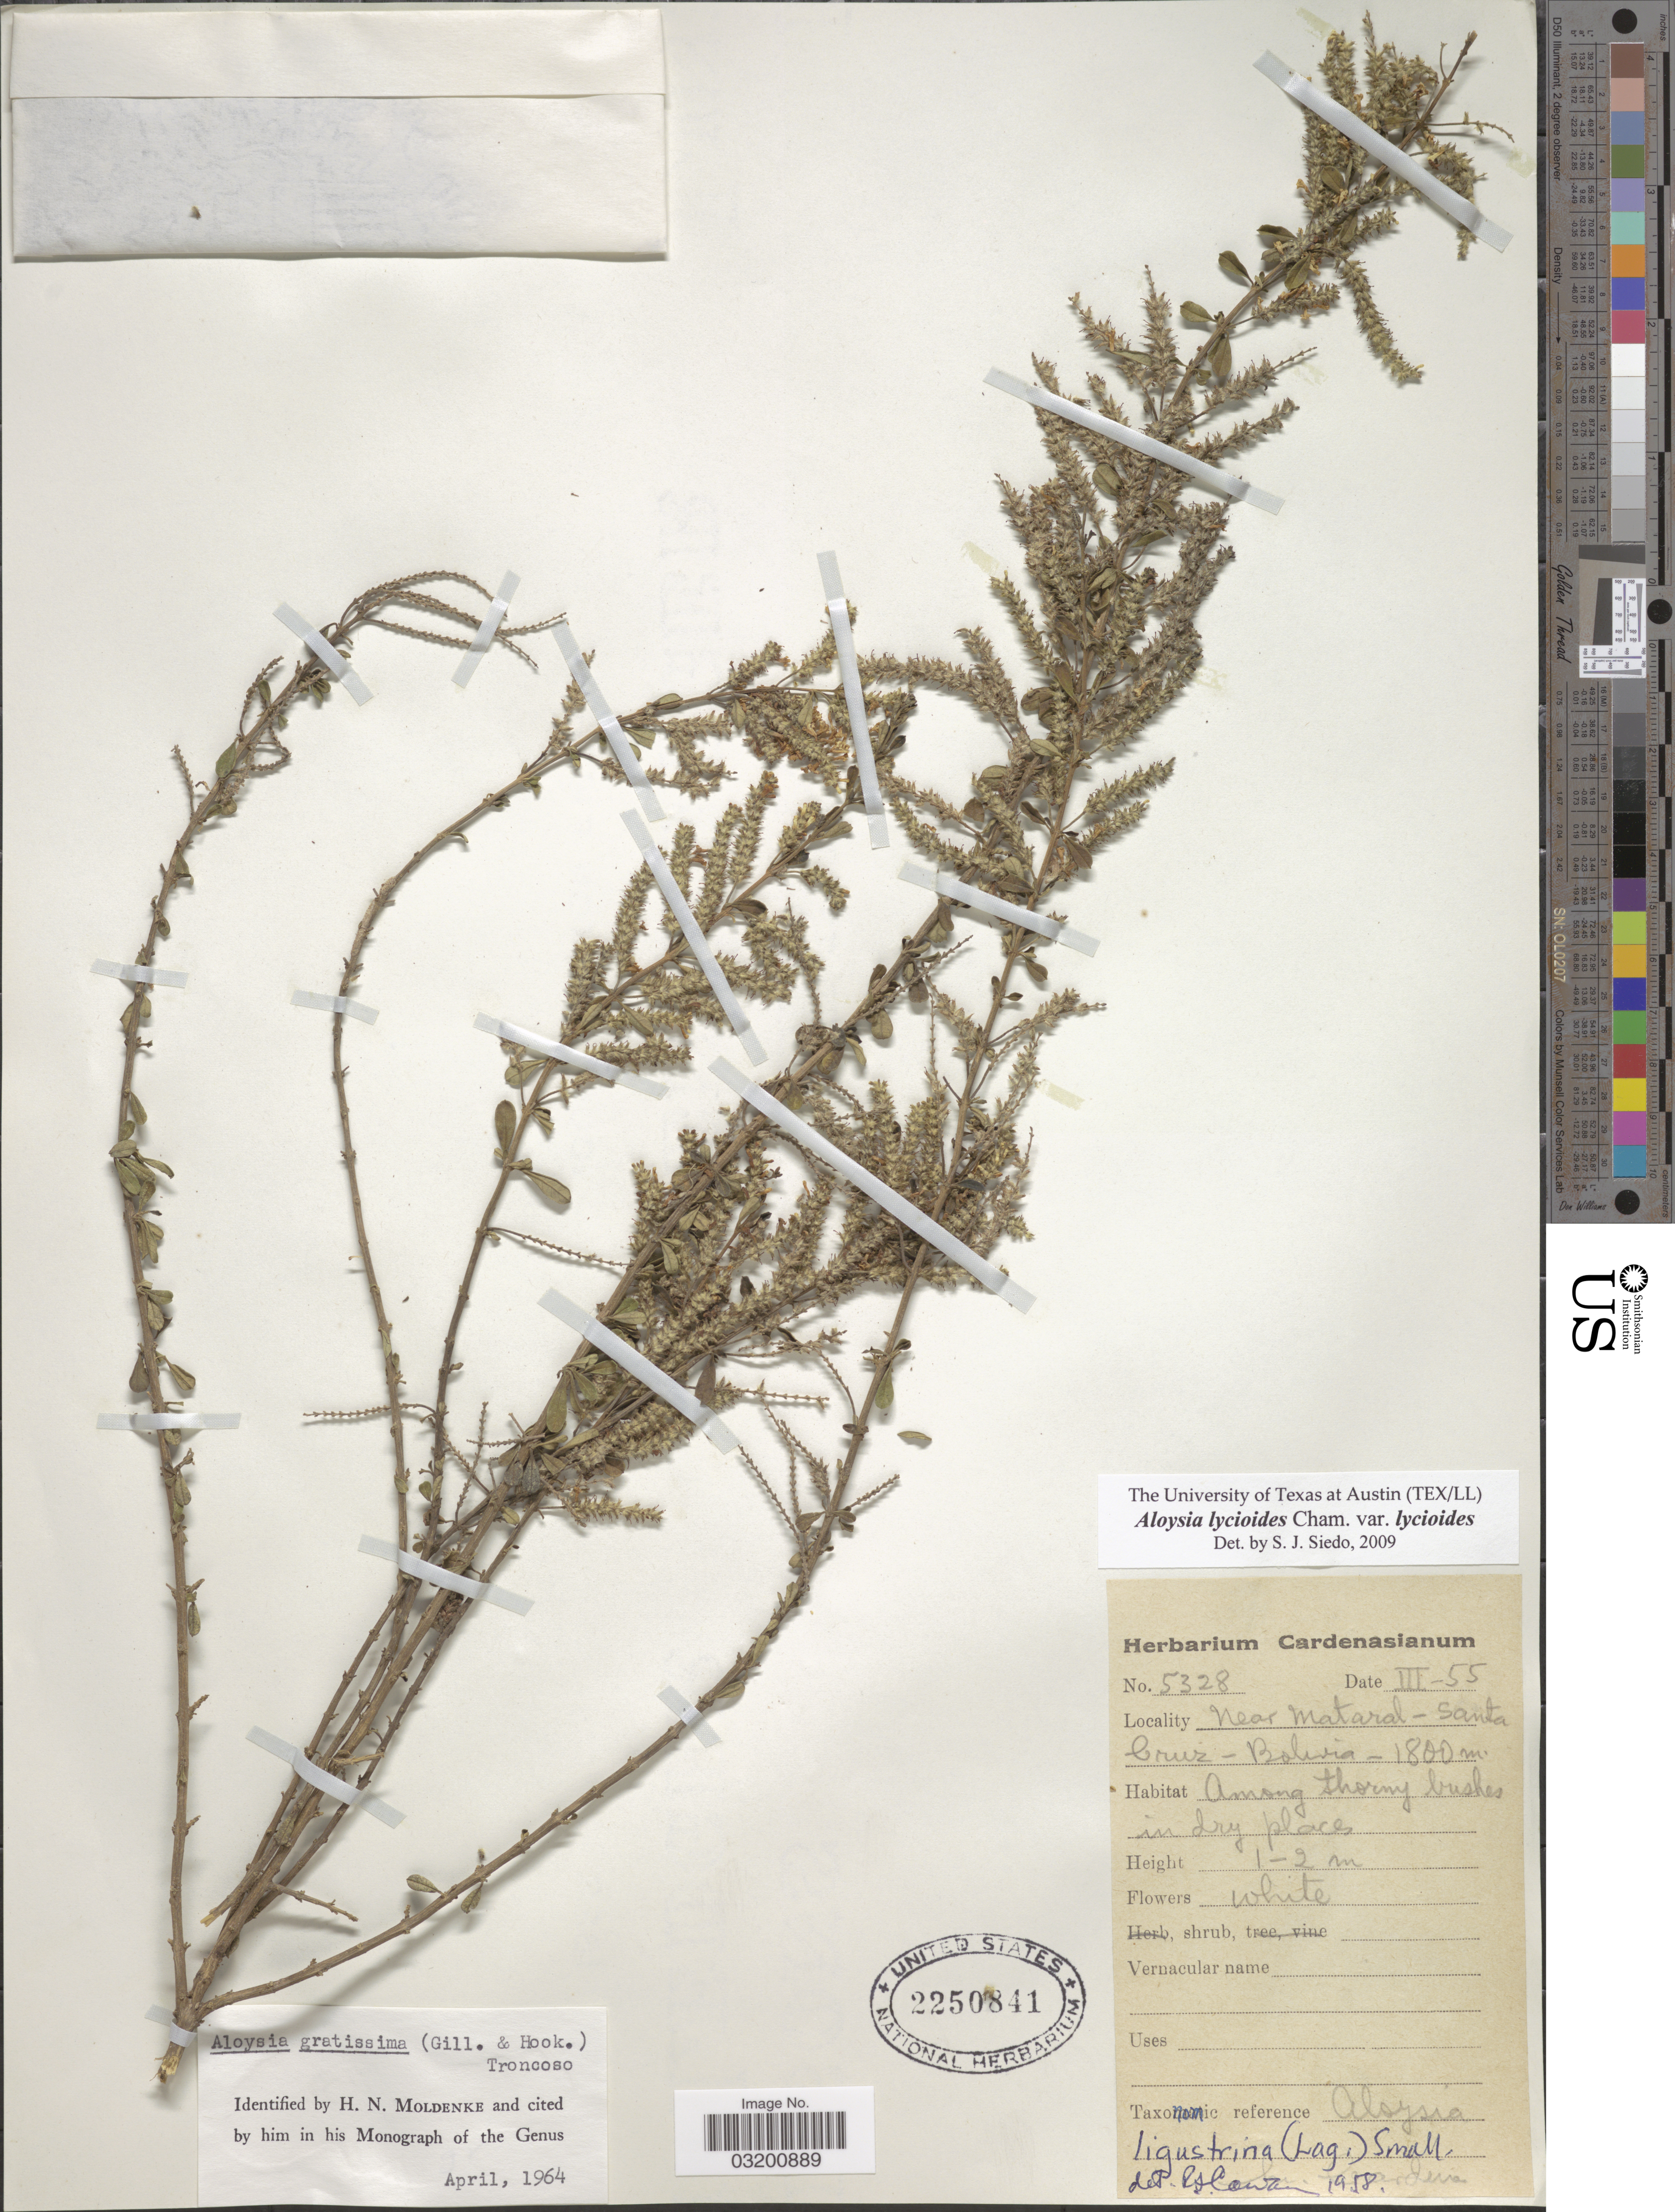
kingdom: Plantae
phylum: Tracheophyta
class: Magnoliopsida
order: Lamiales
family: Verbenaceae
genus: Aloysia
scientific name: Aloysia lycioides var. lycioides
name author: Cham.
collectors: M. Cárdenas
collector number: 5328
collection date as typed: Transcribed d/m/y: /3/55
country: Bolivia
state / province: Santa Cruz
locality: Near Mataral.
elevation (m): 1800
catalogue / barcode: US 2250841